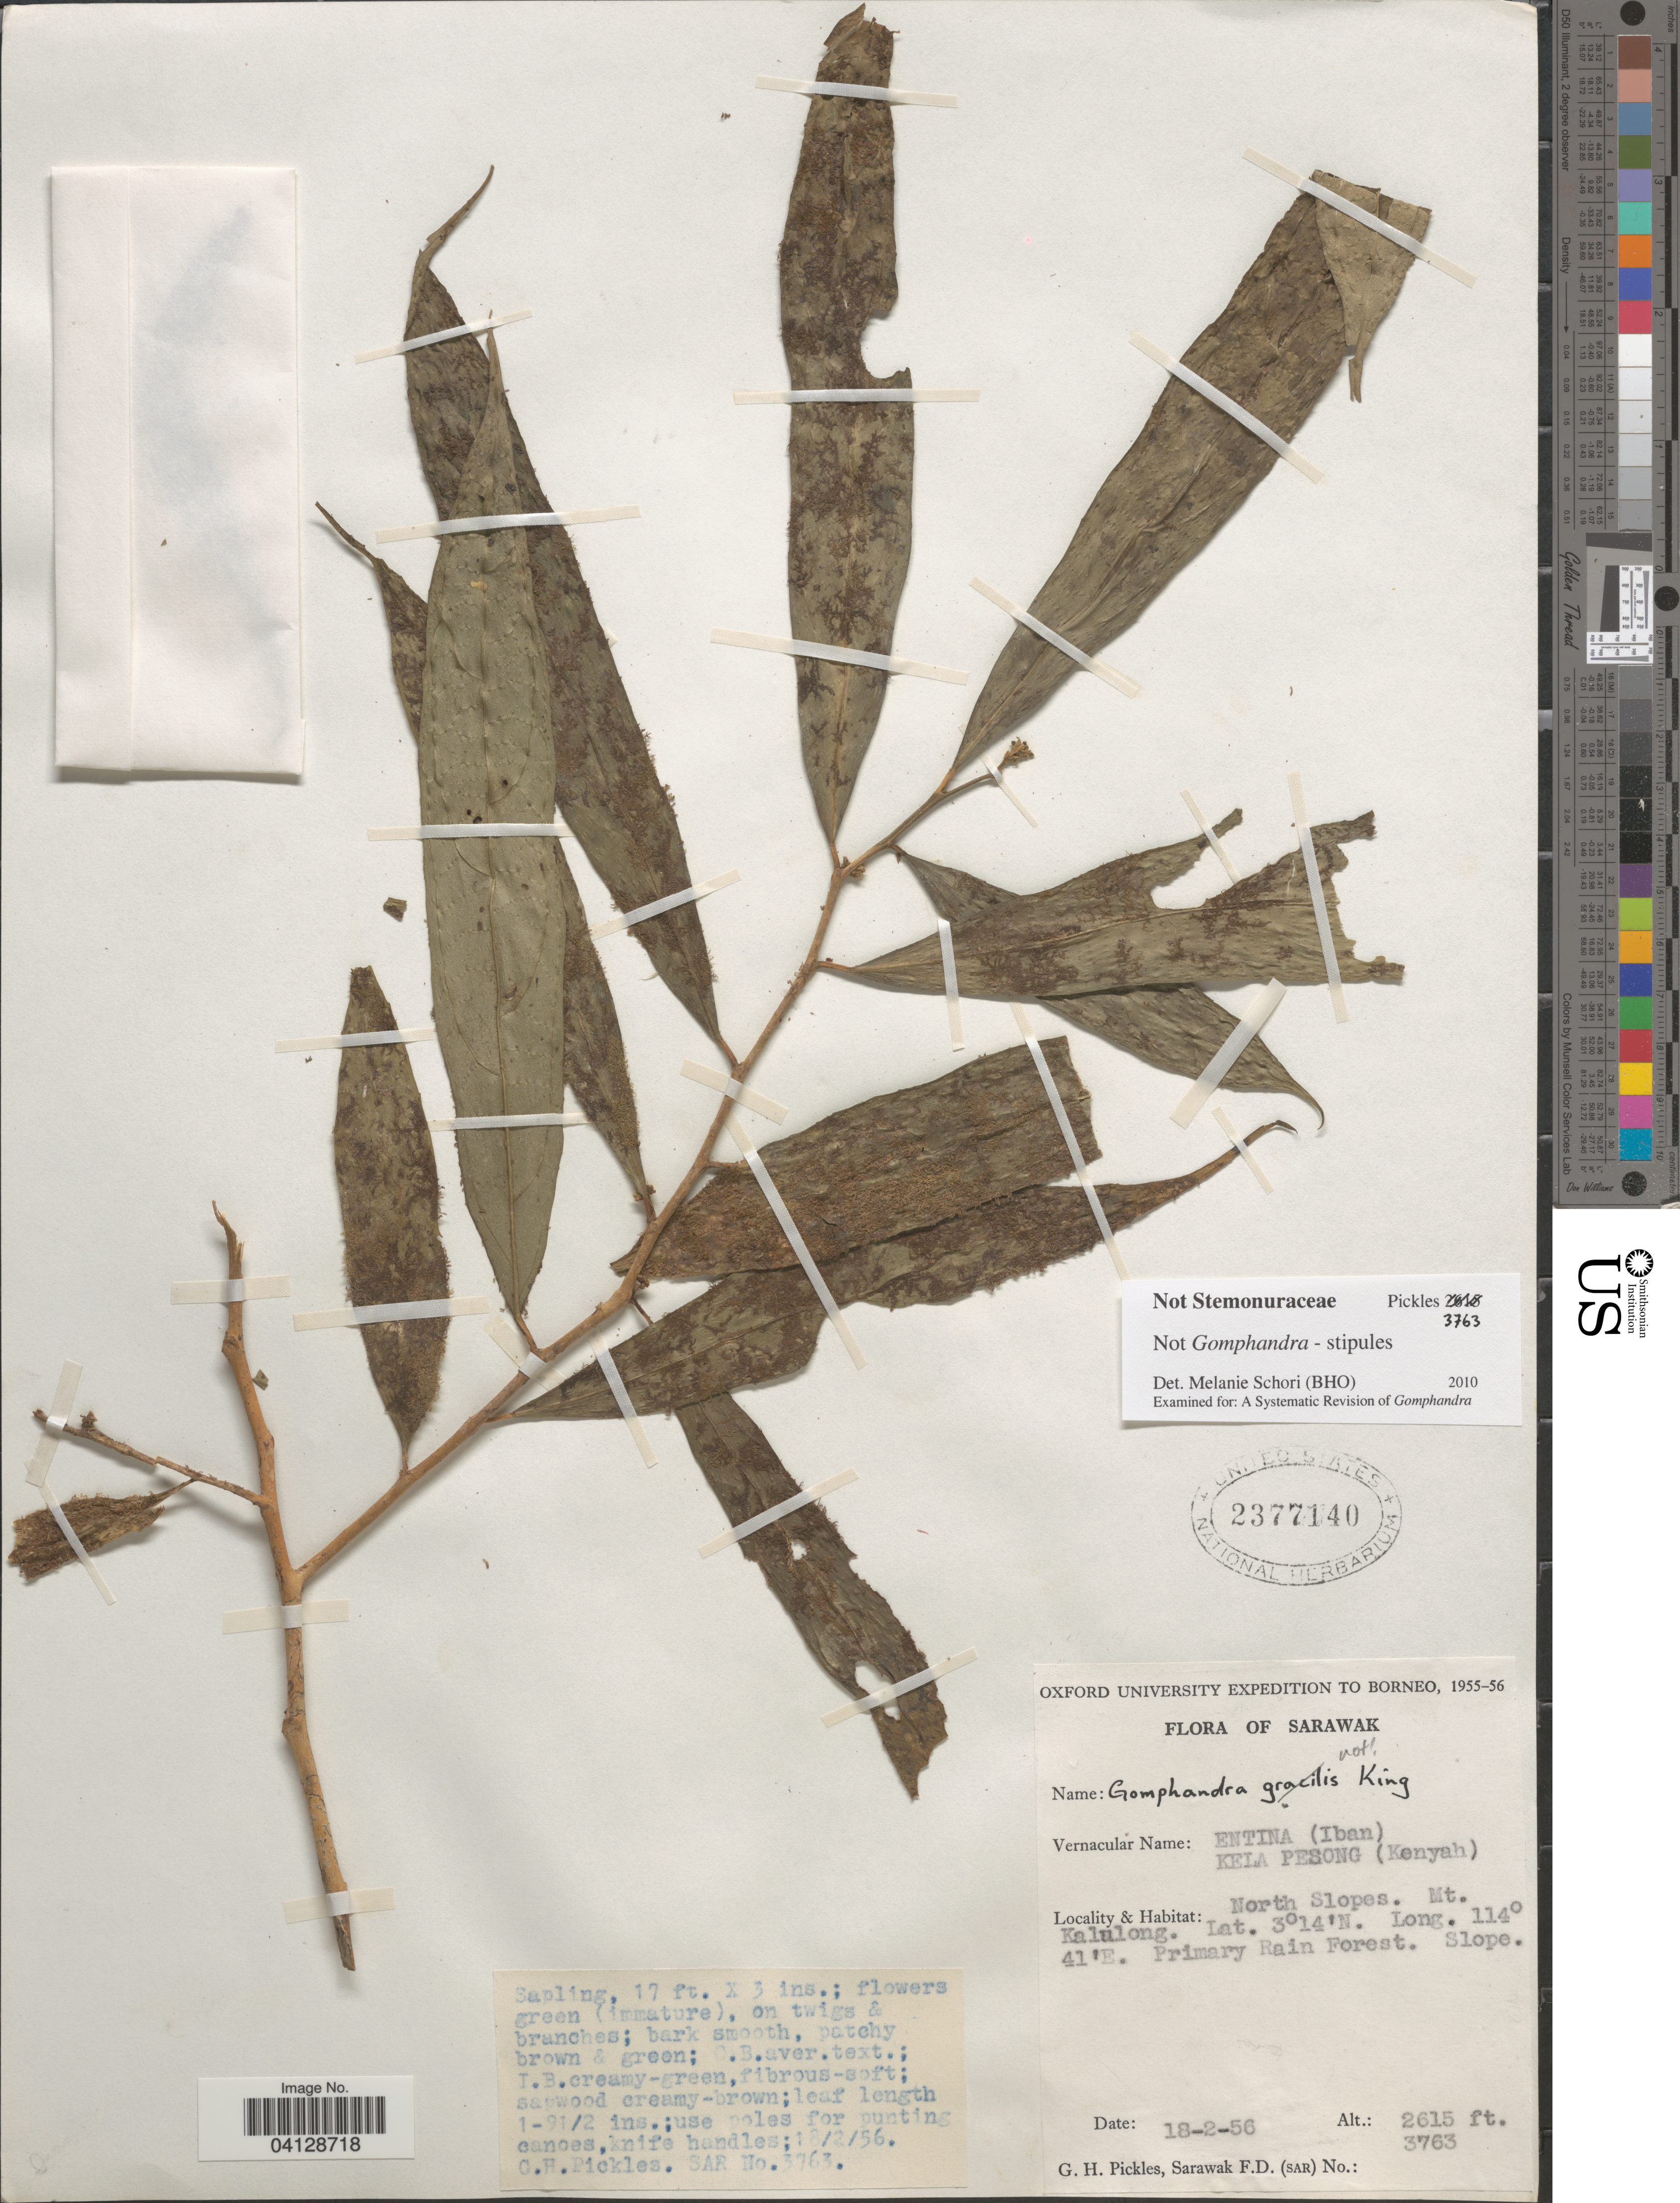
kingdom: Plantae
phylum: Tracheophyta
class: Magnoliopsida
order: Malpighiales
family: Euphorbiaceae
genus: Claoxylon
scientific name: Claoxylon stapfianum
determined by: Airy Shaw, H. K.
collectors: G. Pickles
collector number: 3763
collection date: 1956-02-18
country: Malaysia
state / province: Sarawak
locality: Oxford University Expedition to Borneo, 1955-56. North Slopes. Mt. Kalulong.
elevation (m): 797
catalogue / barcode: US 2377140